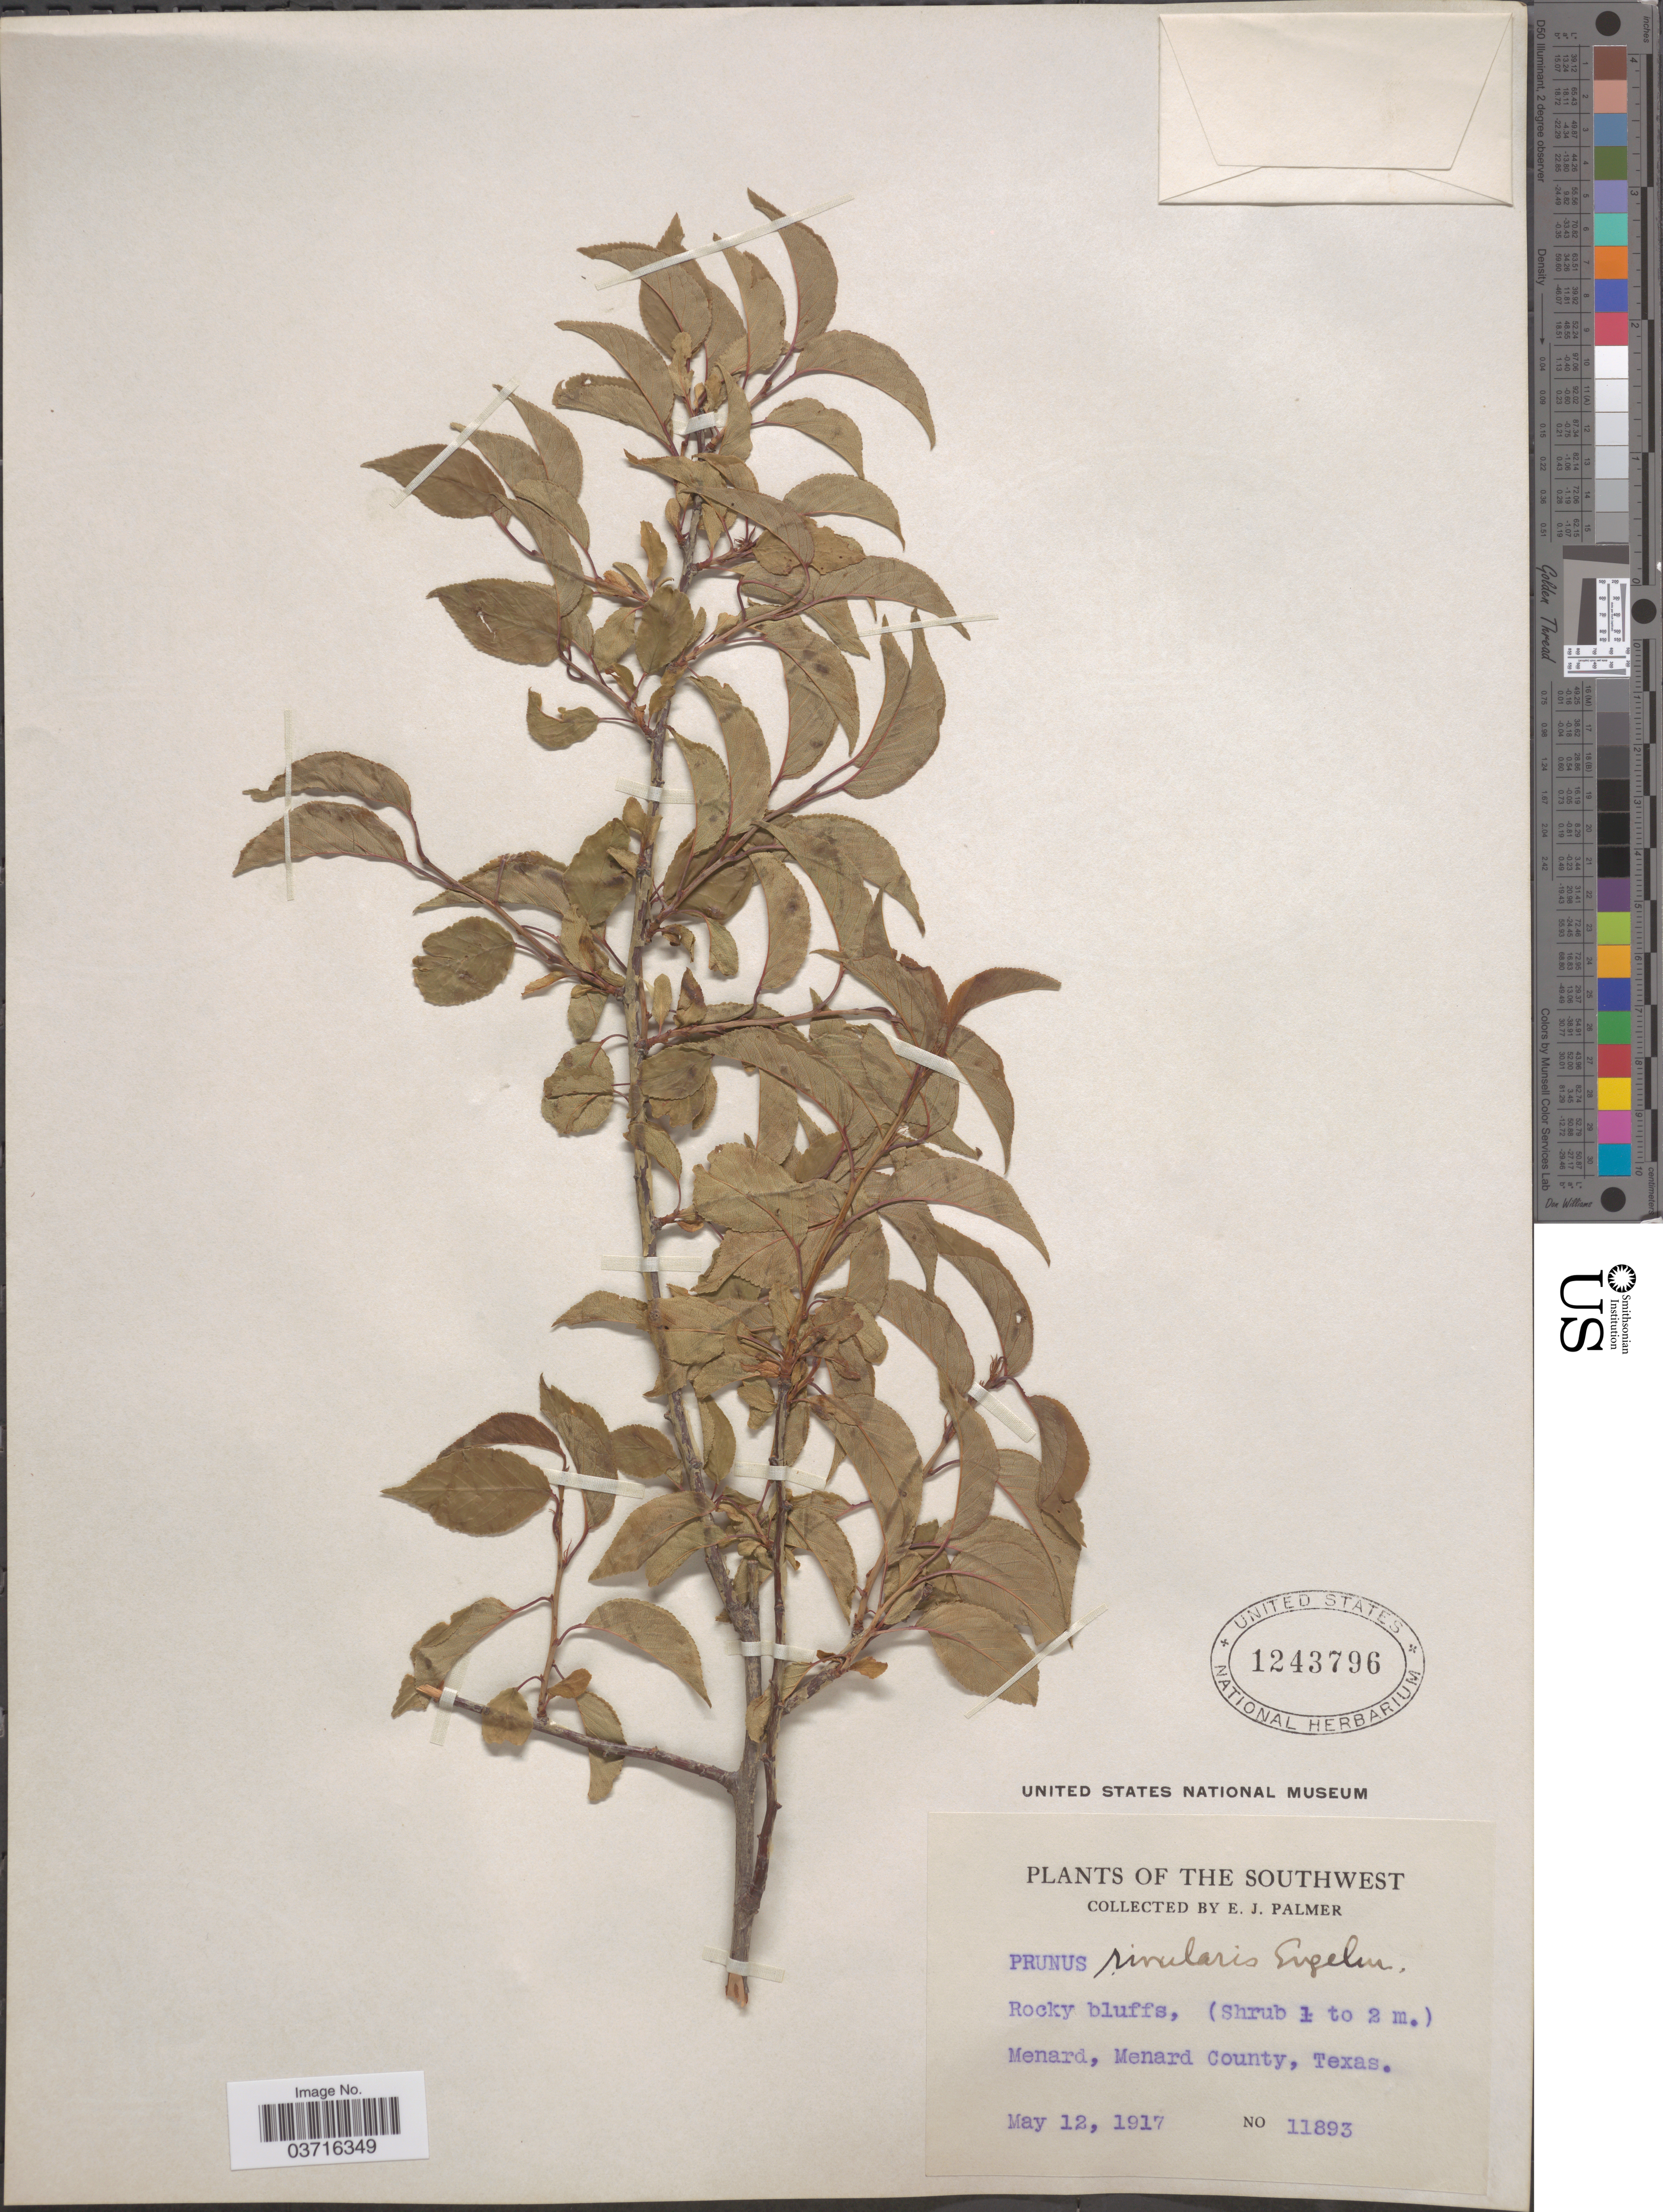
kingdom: Plantae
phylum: Tracheophyta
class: Magnoliopsida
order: Rosales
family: Rosaceae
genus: Prunus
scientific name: Prunus rivularis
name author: Scheele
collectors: E. J. Palmer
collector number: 11893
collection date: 1917-05-12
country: United States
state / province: Texas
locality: The Southwest. Menard, Menard County.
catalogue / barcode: US 1243796